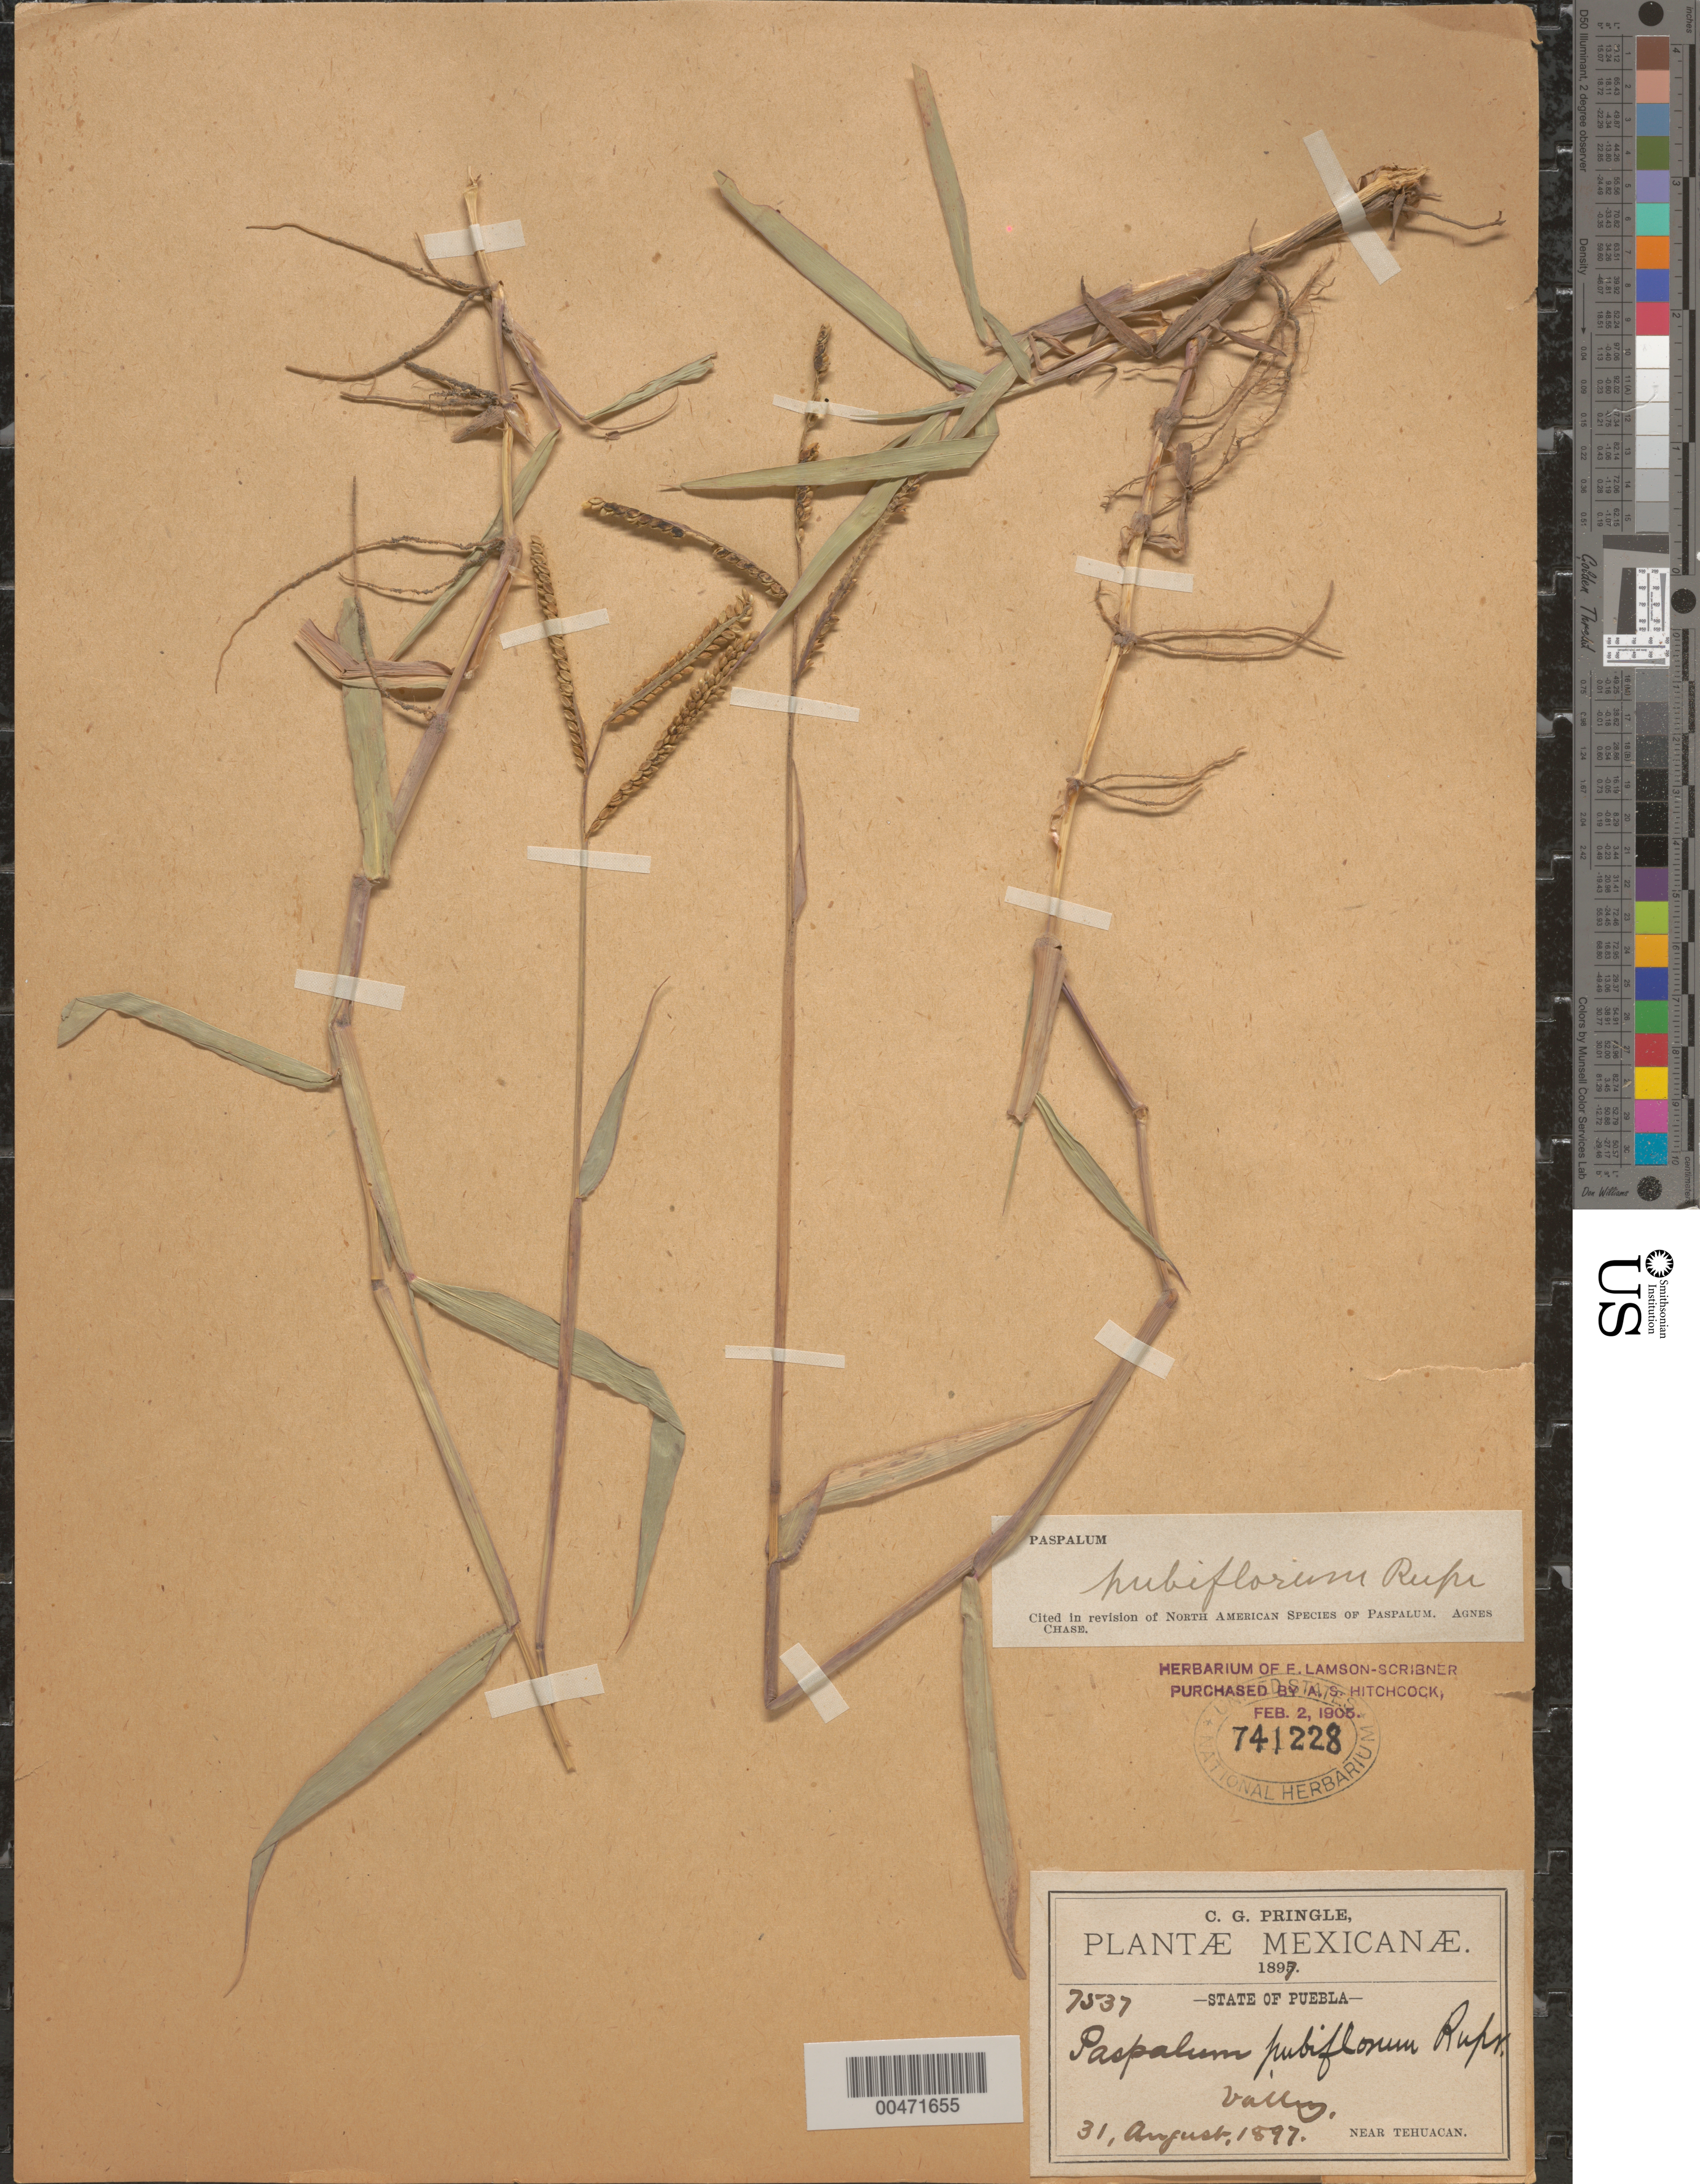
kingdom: Plantae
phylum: Tracheophyta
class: Liliopsida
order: Poales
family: Poaceae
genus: Paspalum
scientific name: Paspalum pubiflorum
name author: Rupr. ex E. Fourn.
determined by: Chase, [M.] Agnes, (US)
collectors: C. G. Pringle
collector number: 7537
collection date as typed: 31 Aug 1897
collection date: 1897-08-31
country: Mexico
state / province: Puebla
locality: Near Tehuacan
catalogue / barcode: US 741228